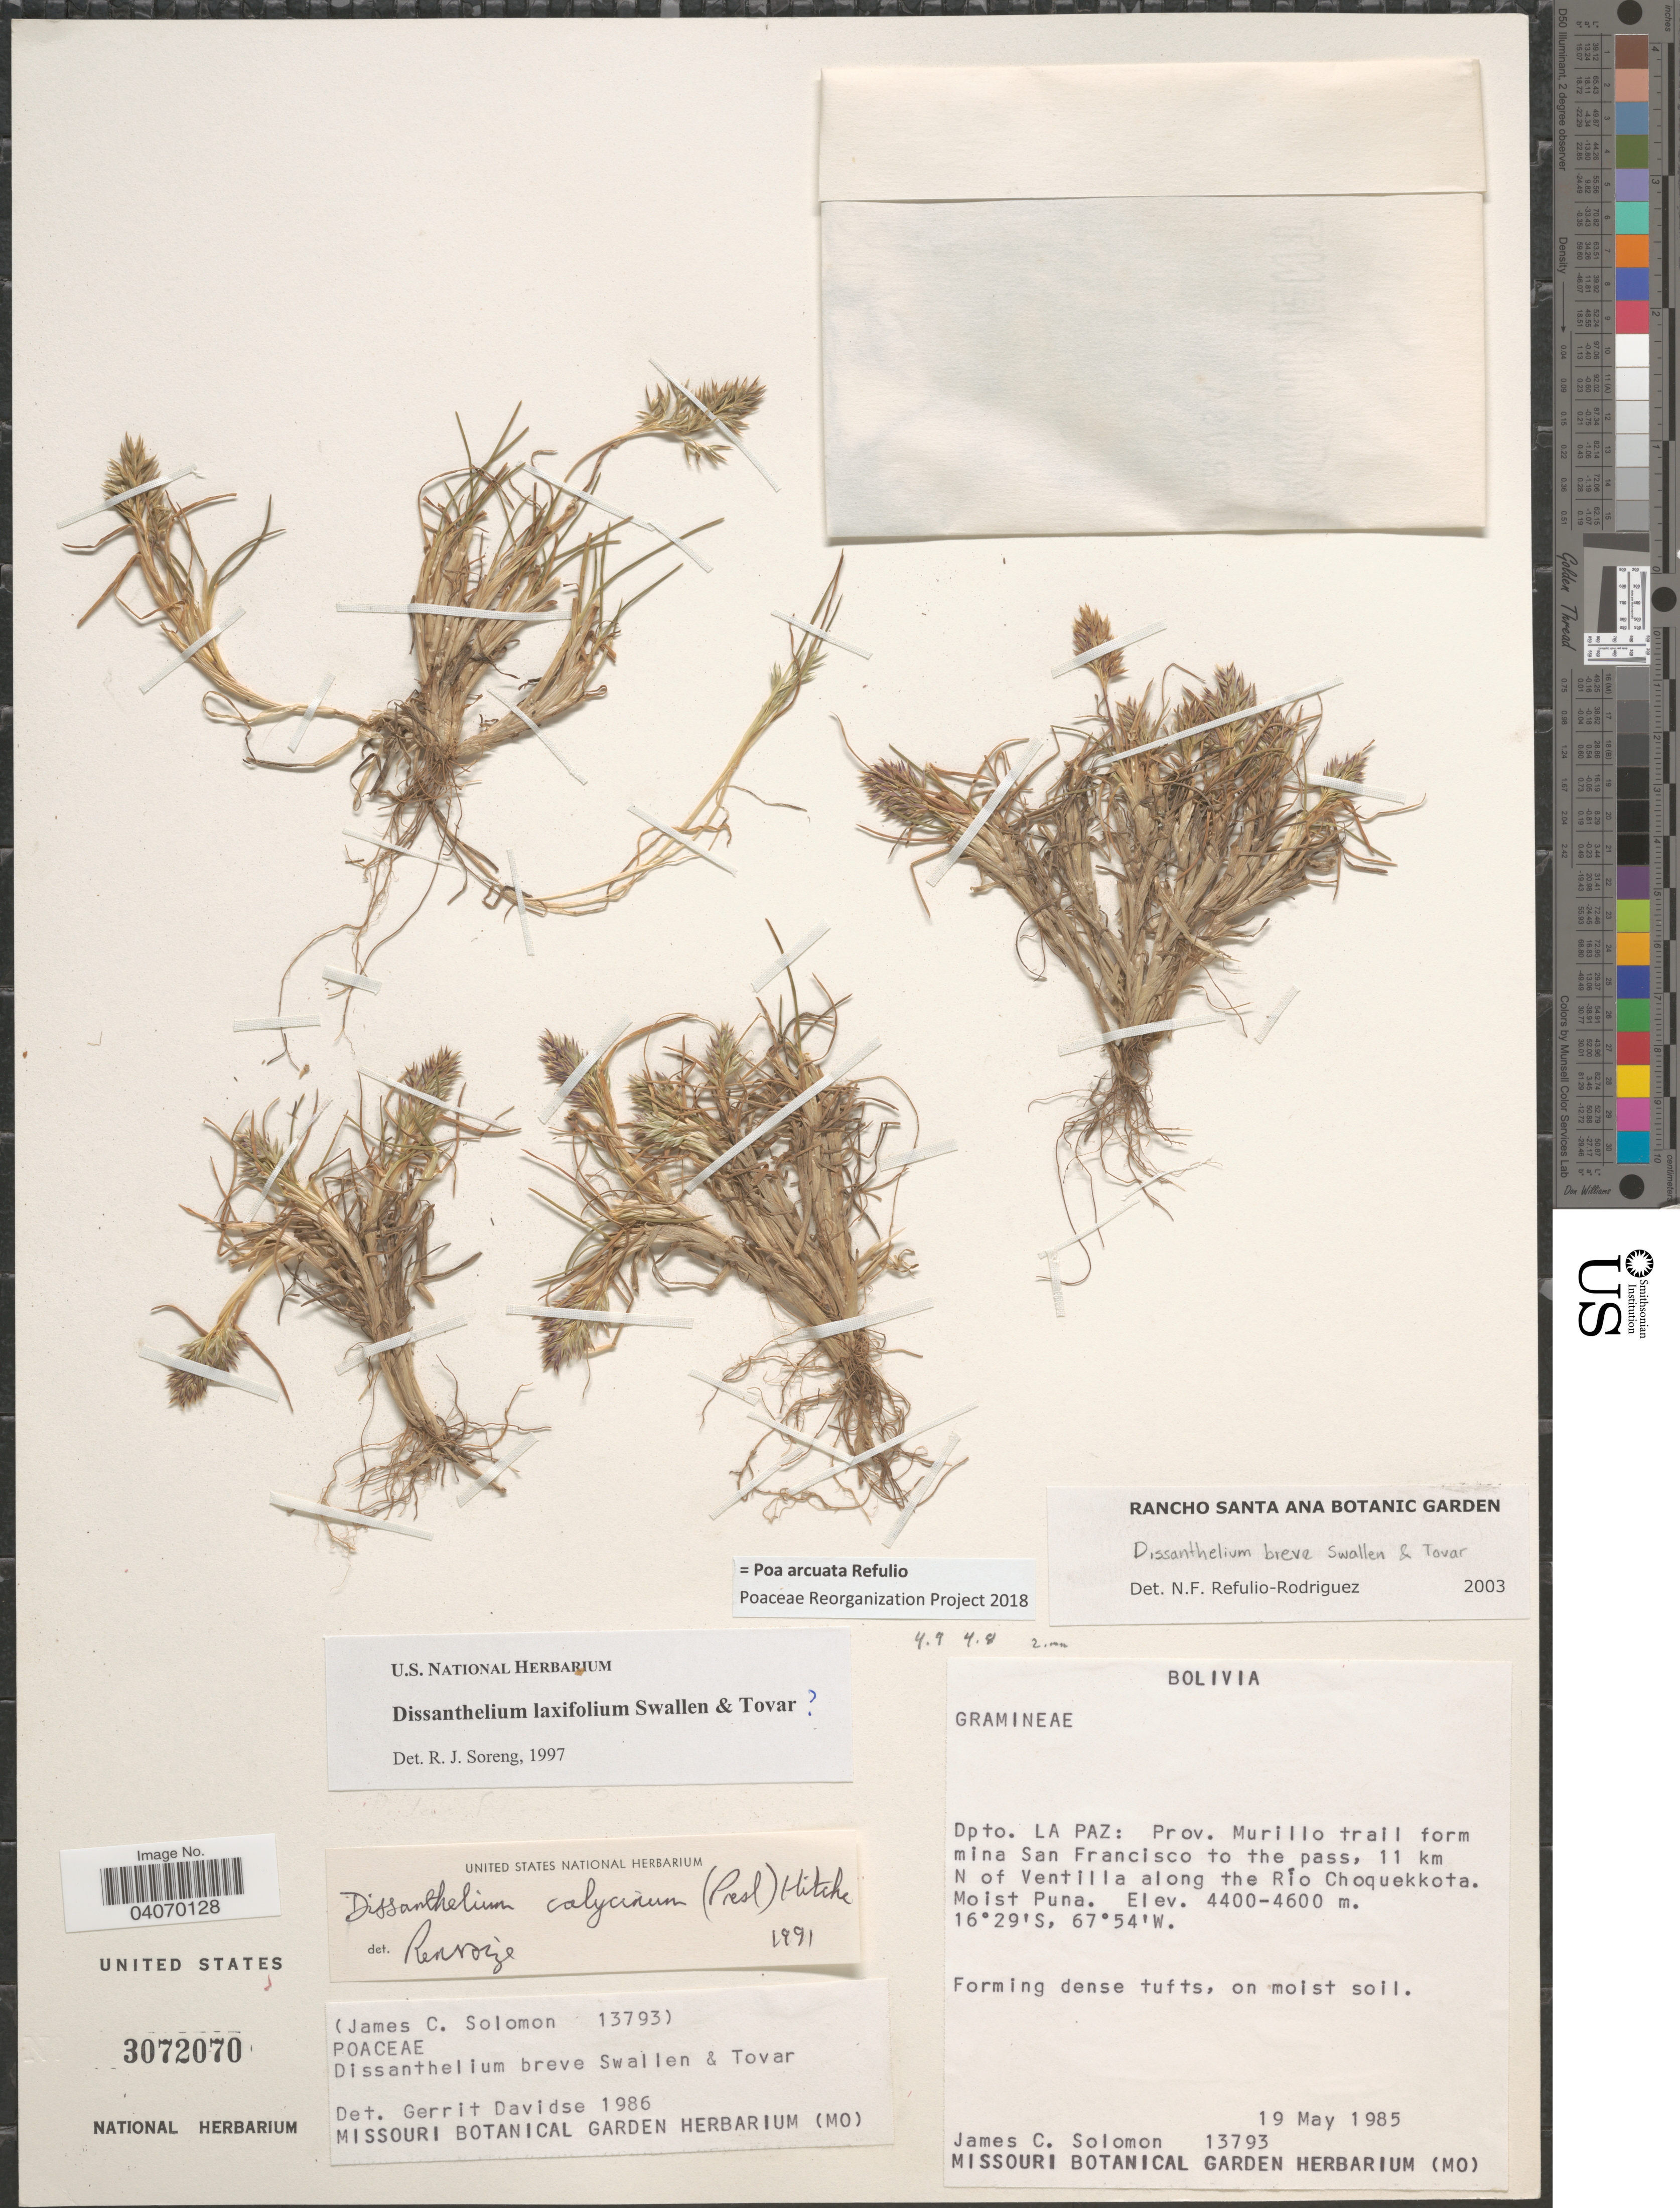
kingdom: Plantae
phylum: Tracheophyta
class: Liliopsida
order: Poales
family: Poaceae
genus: Poa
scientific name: Poa arcuata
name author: Refulio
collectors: J. C. Solomon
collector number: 13793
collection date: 1985-05-19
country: Bolivia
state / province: La Paz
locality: Dpto. La Paz: Prov. Murillo trail from mina San Francisco to the pass, 11 km N of Ventilla along the Río Choquekkota. Moist Puna.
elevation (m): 4400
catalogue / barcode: US 3072070